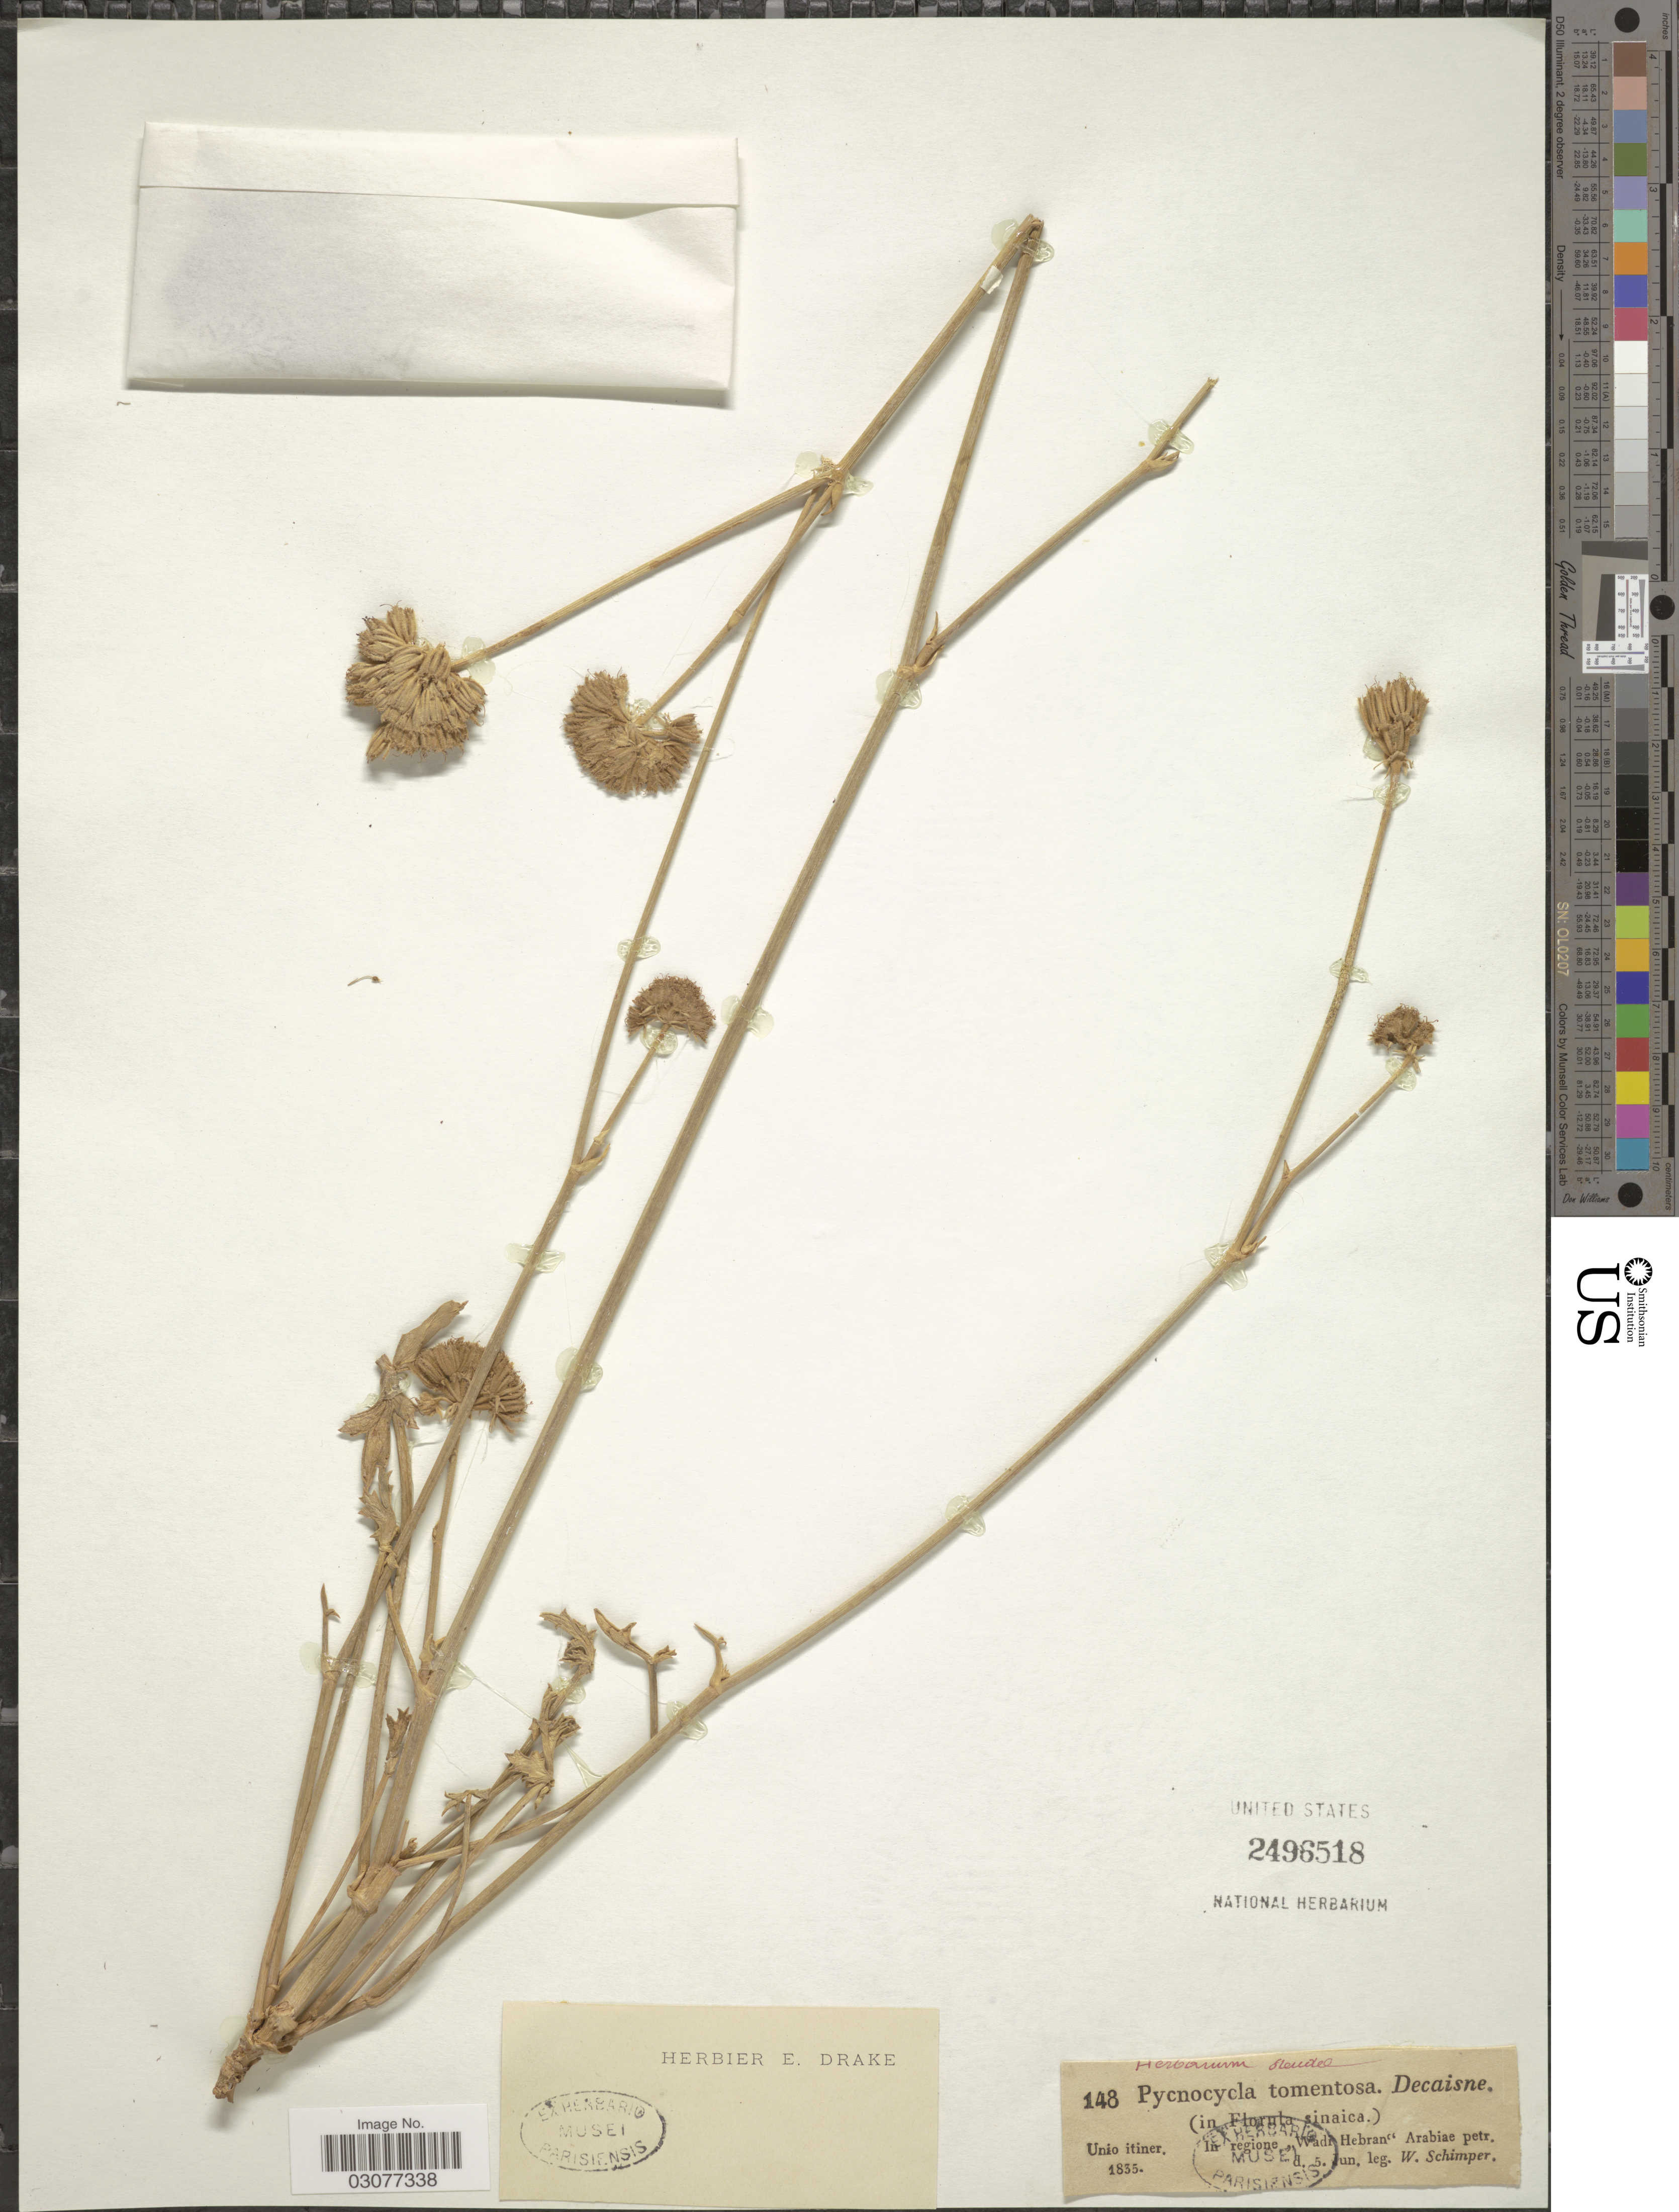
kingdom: Plantae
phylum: Tracheophyta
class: Magnoliopsida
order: Apiales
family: Apiaceae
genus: Pycnocycla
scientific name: Pycnocycla tomentosa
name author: Decne.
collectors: W. Schimper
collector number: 148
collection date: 1835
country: Egypt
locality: In regione "Wadi Hebran" Arabiae petr. [Sinai]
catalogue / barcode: US 2496518